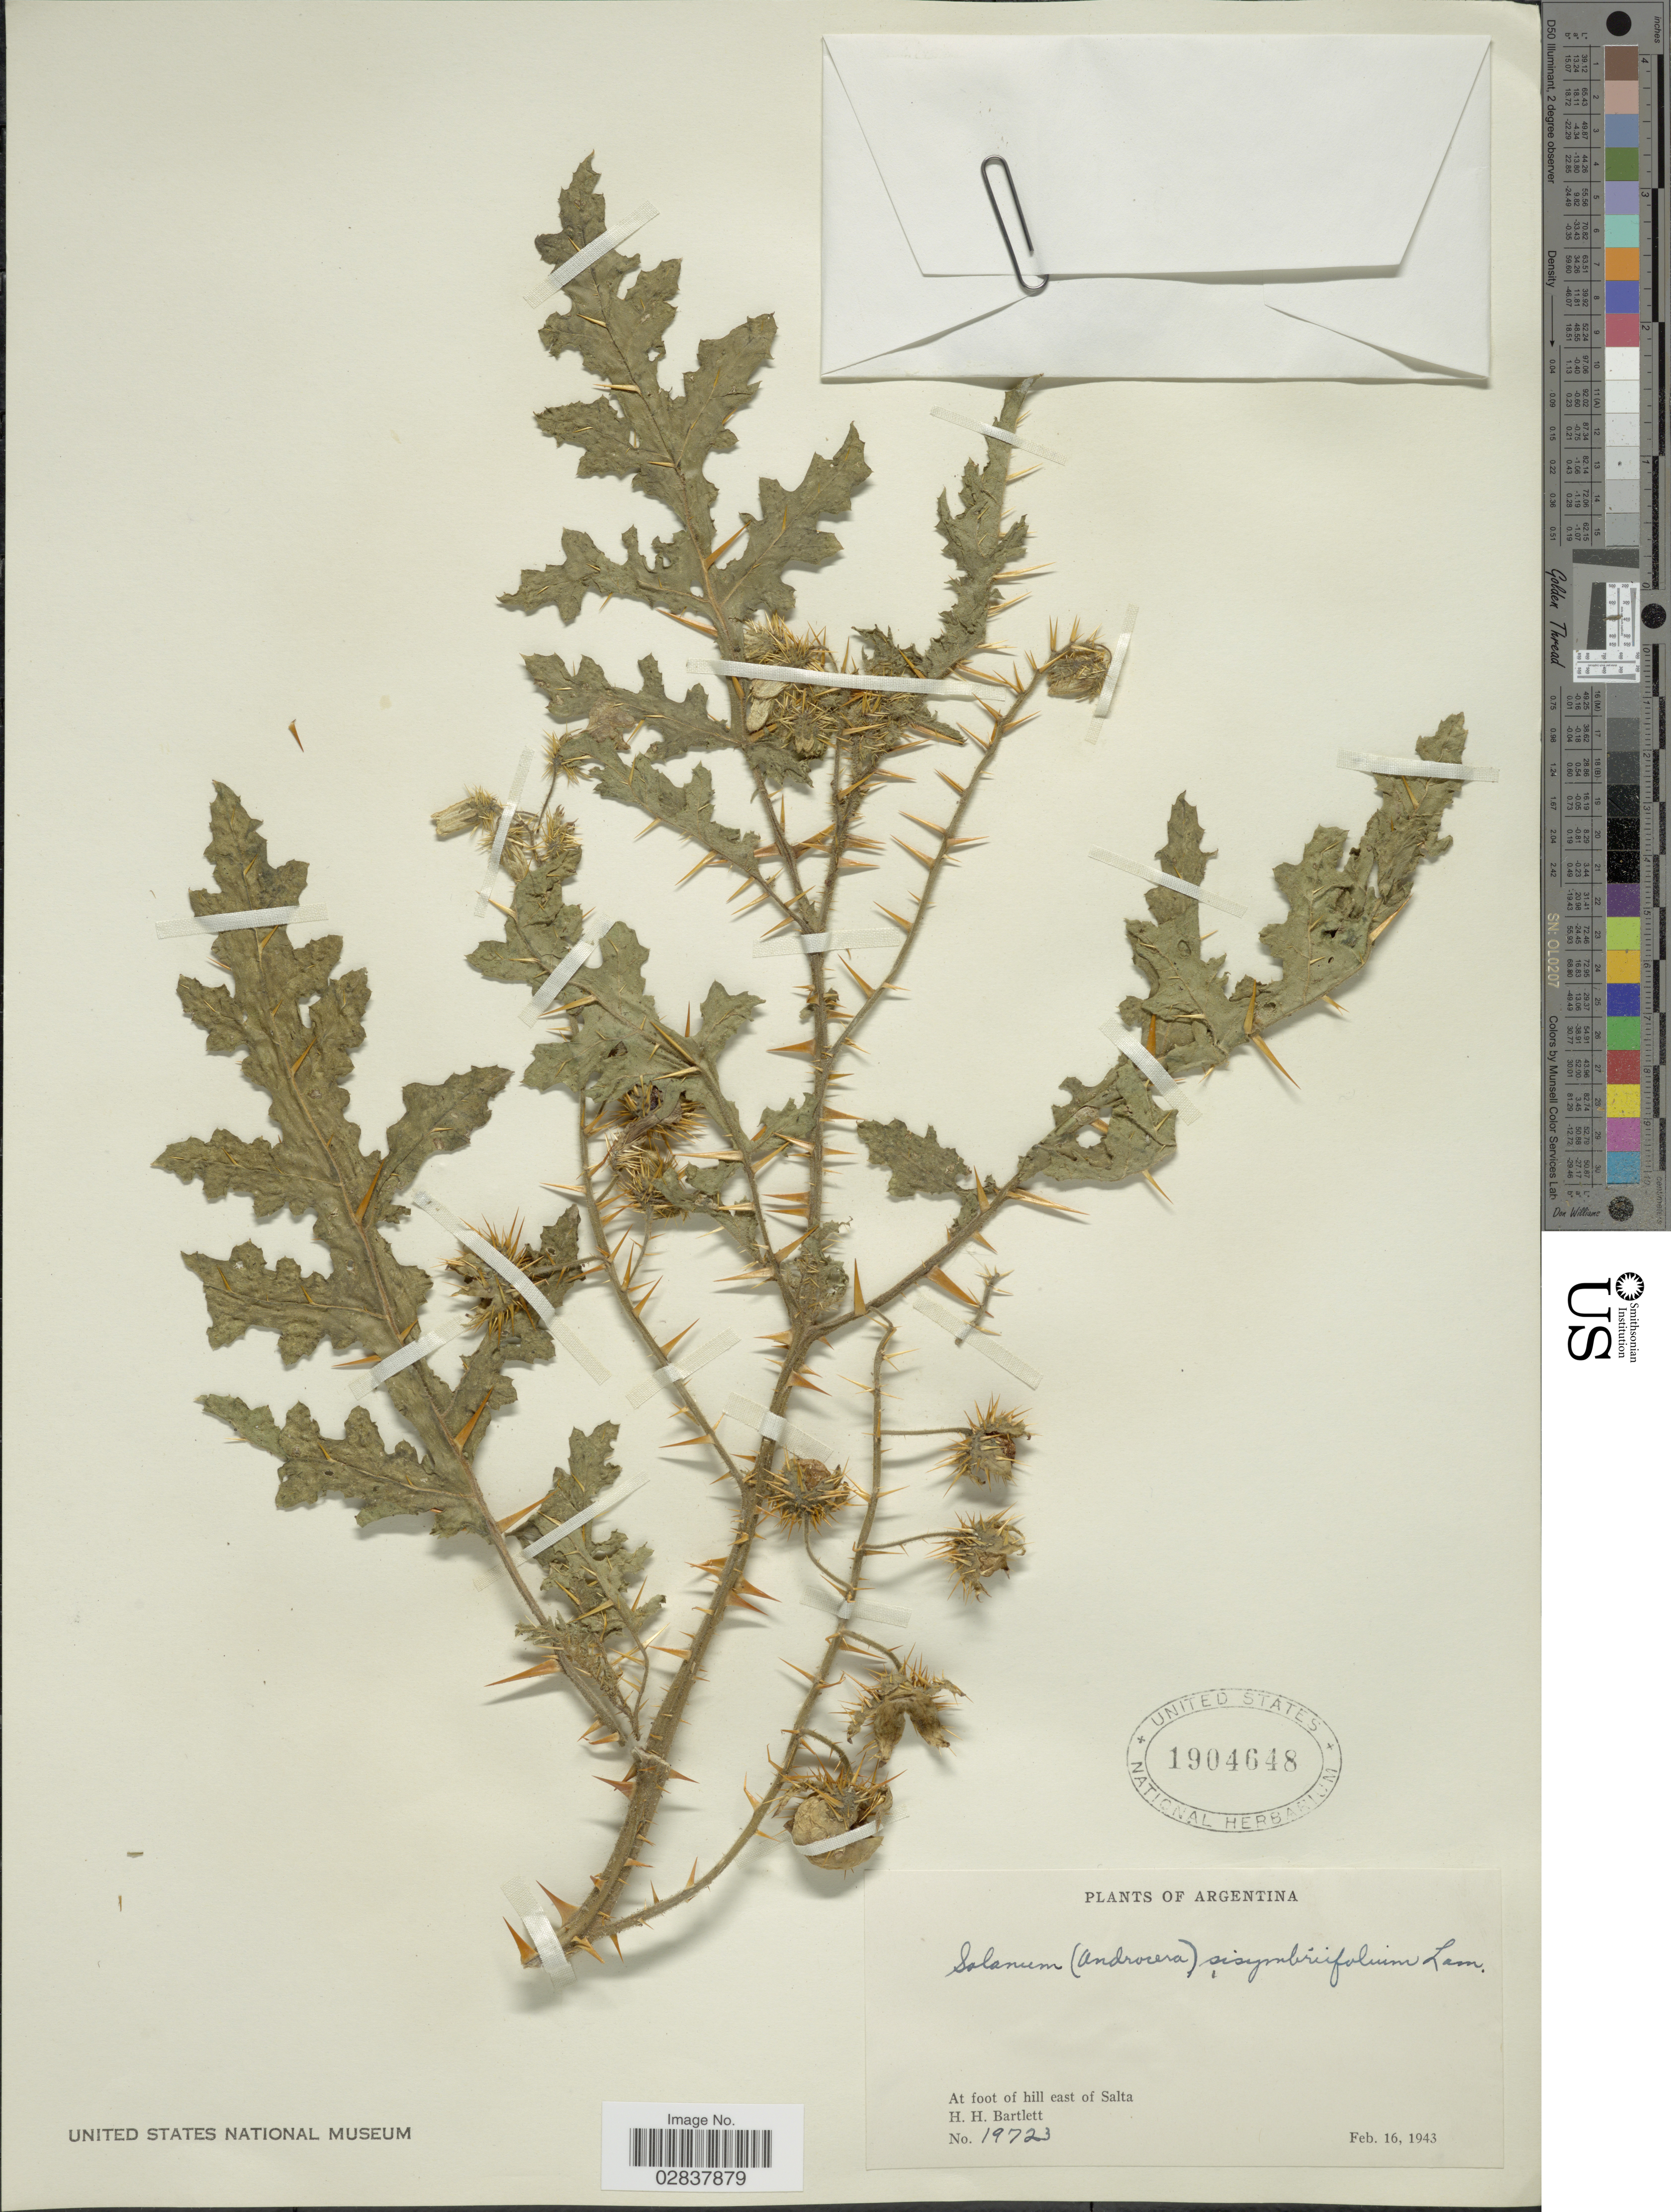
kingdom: Plantae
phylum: Tracheophyta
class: Magnoliopsida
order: Solanales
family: Solanaceae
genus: Solanum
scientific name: Solanum sisymbriifolium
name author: Lam.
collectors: H. H. Bartlett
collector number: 19723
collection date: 1943-02-16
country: Argentina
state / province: Salta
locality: At foot of hill east of Salta.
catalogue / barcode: US 1904648